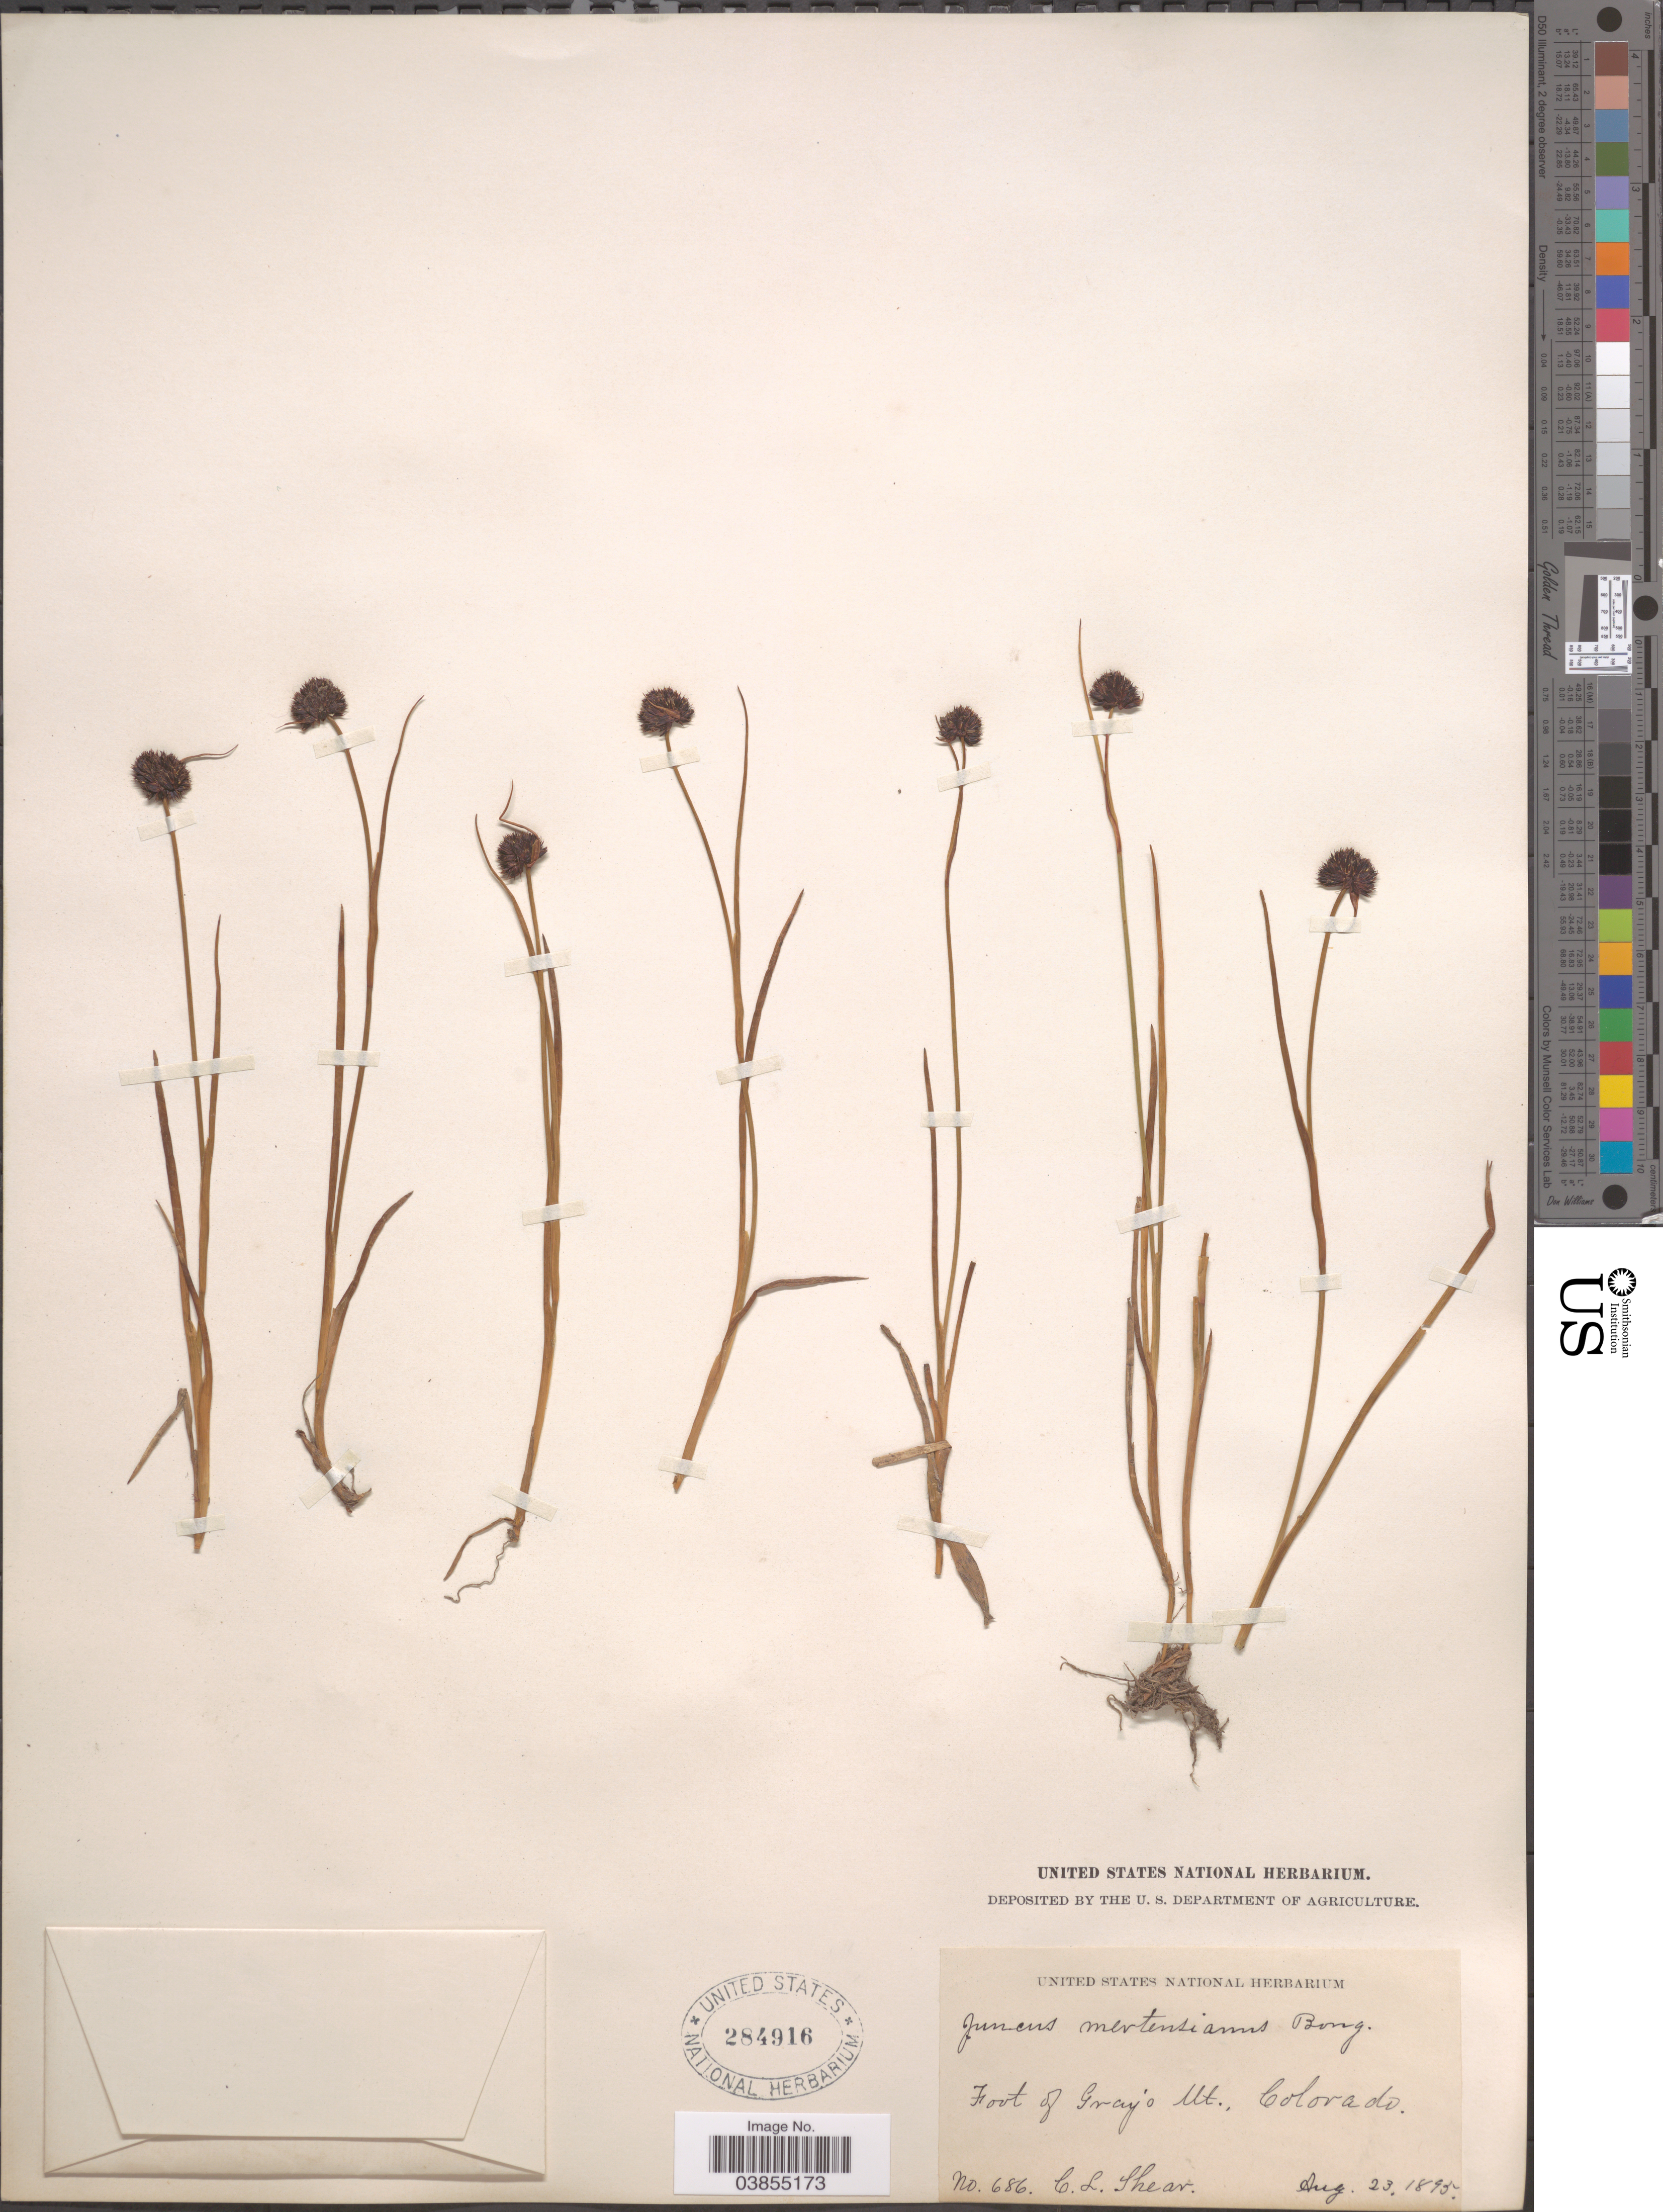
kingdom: Plantae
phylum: Tracheophyta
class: Liliopsida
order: Poales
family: Juncaceae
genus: Juncus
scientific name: Juncus mertensianus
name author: Bong.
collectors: C. L. Shear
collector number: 686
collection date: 1895-08-23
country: United States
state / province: Colorado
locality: Foot of Gray's Mt.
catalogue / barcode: US 284916